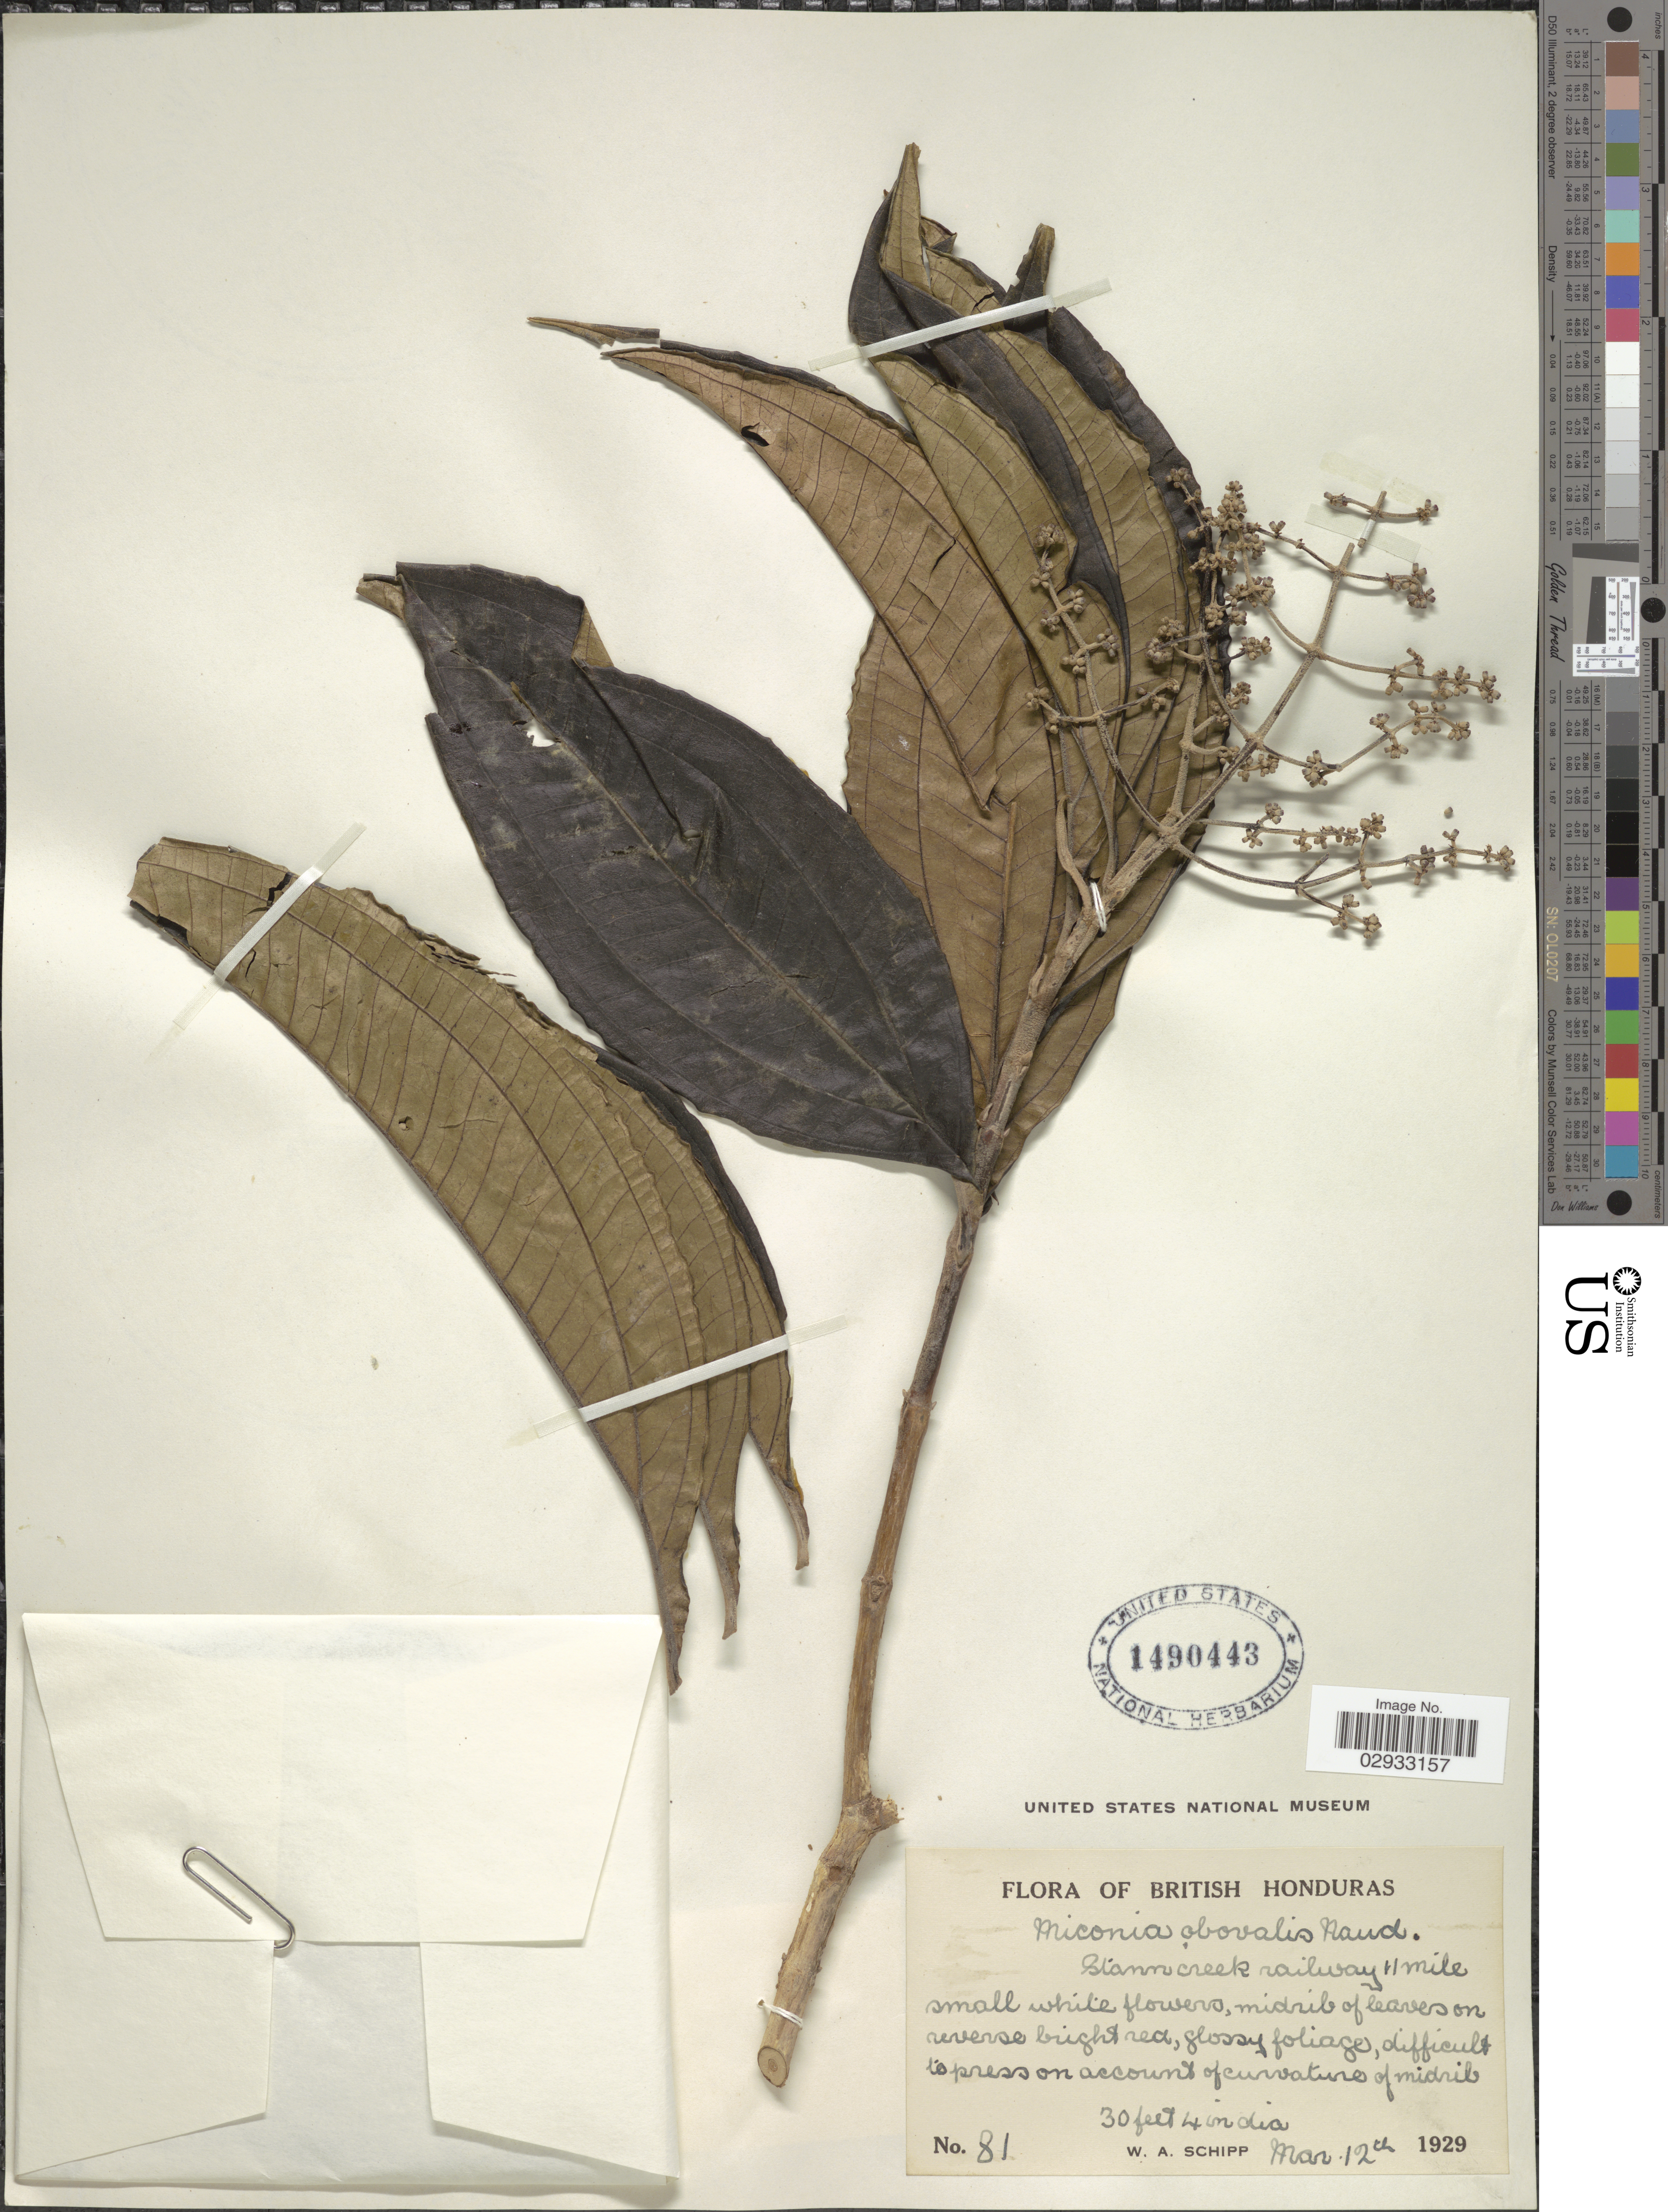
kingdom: Plantae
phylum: Tracheophyta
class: Magnoliopsida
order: Myrtales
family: Melastomataceae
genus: Miconia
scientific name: Miconia pteropoda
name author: Benth.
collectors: W. Schipp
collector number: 81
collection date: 1929-03-12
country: Belize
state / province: Stann Creek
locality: British Honduras. Stann creek railway 11 mile.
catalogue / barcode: US 1490443